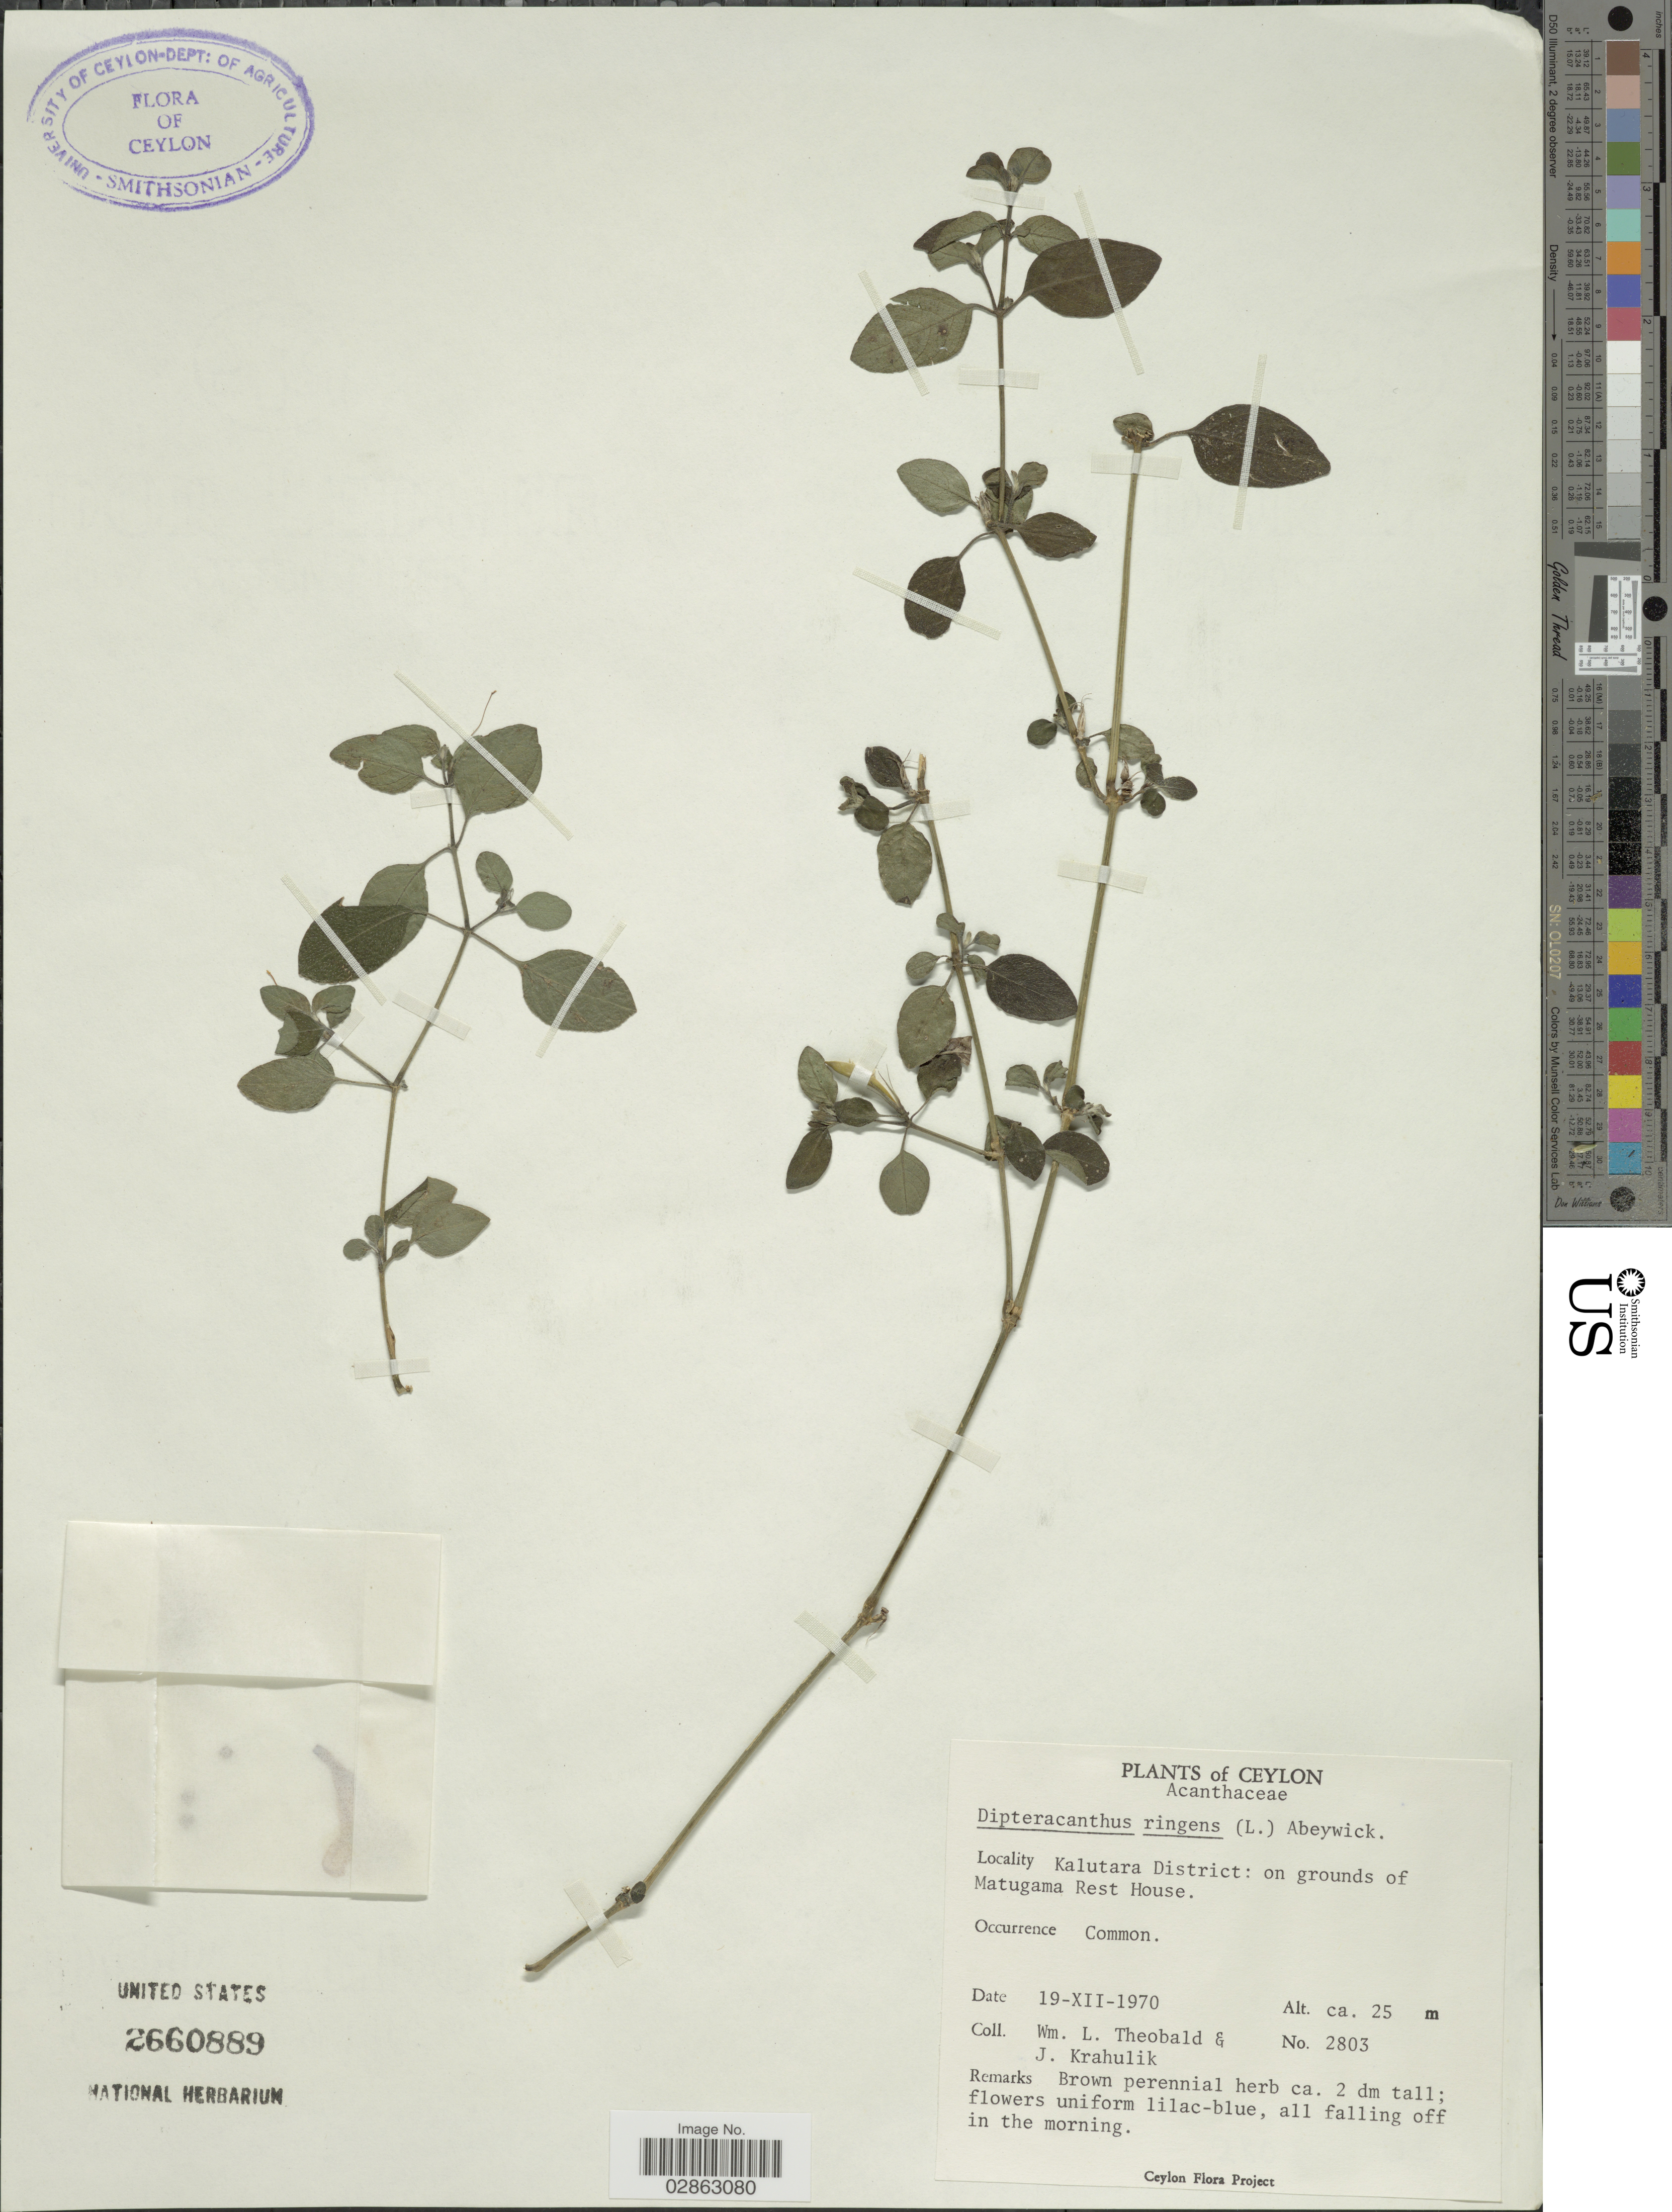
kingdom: Plantae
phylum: Tracheophyta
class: Magnoliopsida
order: Lamiales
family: Acanthaceae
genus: Ruellia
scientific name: Ruellia ringens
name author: L.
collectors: W. L. Theobald & J. Krahulik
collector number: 2803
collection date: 1970-12-19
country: Sri Lanka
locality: Ceylon. Kalutara District: on grounds of Matugama Rest House.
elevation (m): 25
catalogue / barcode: US 2660889